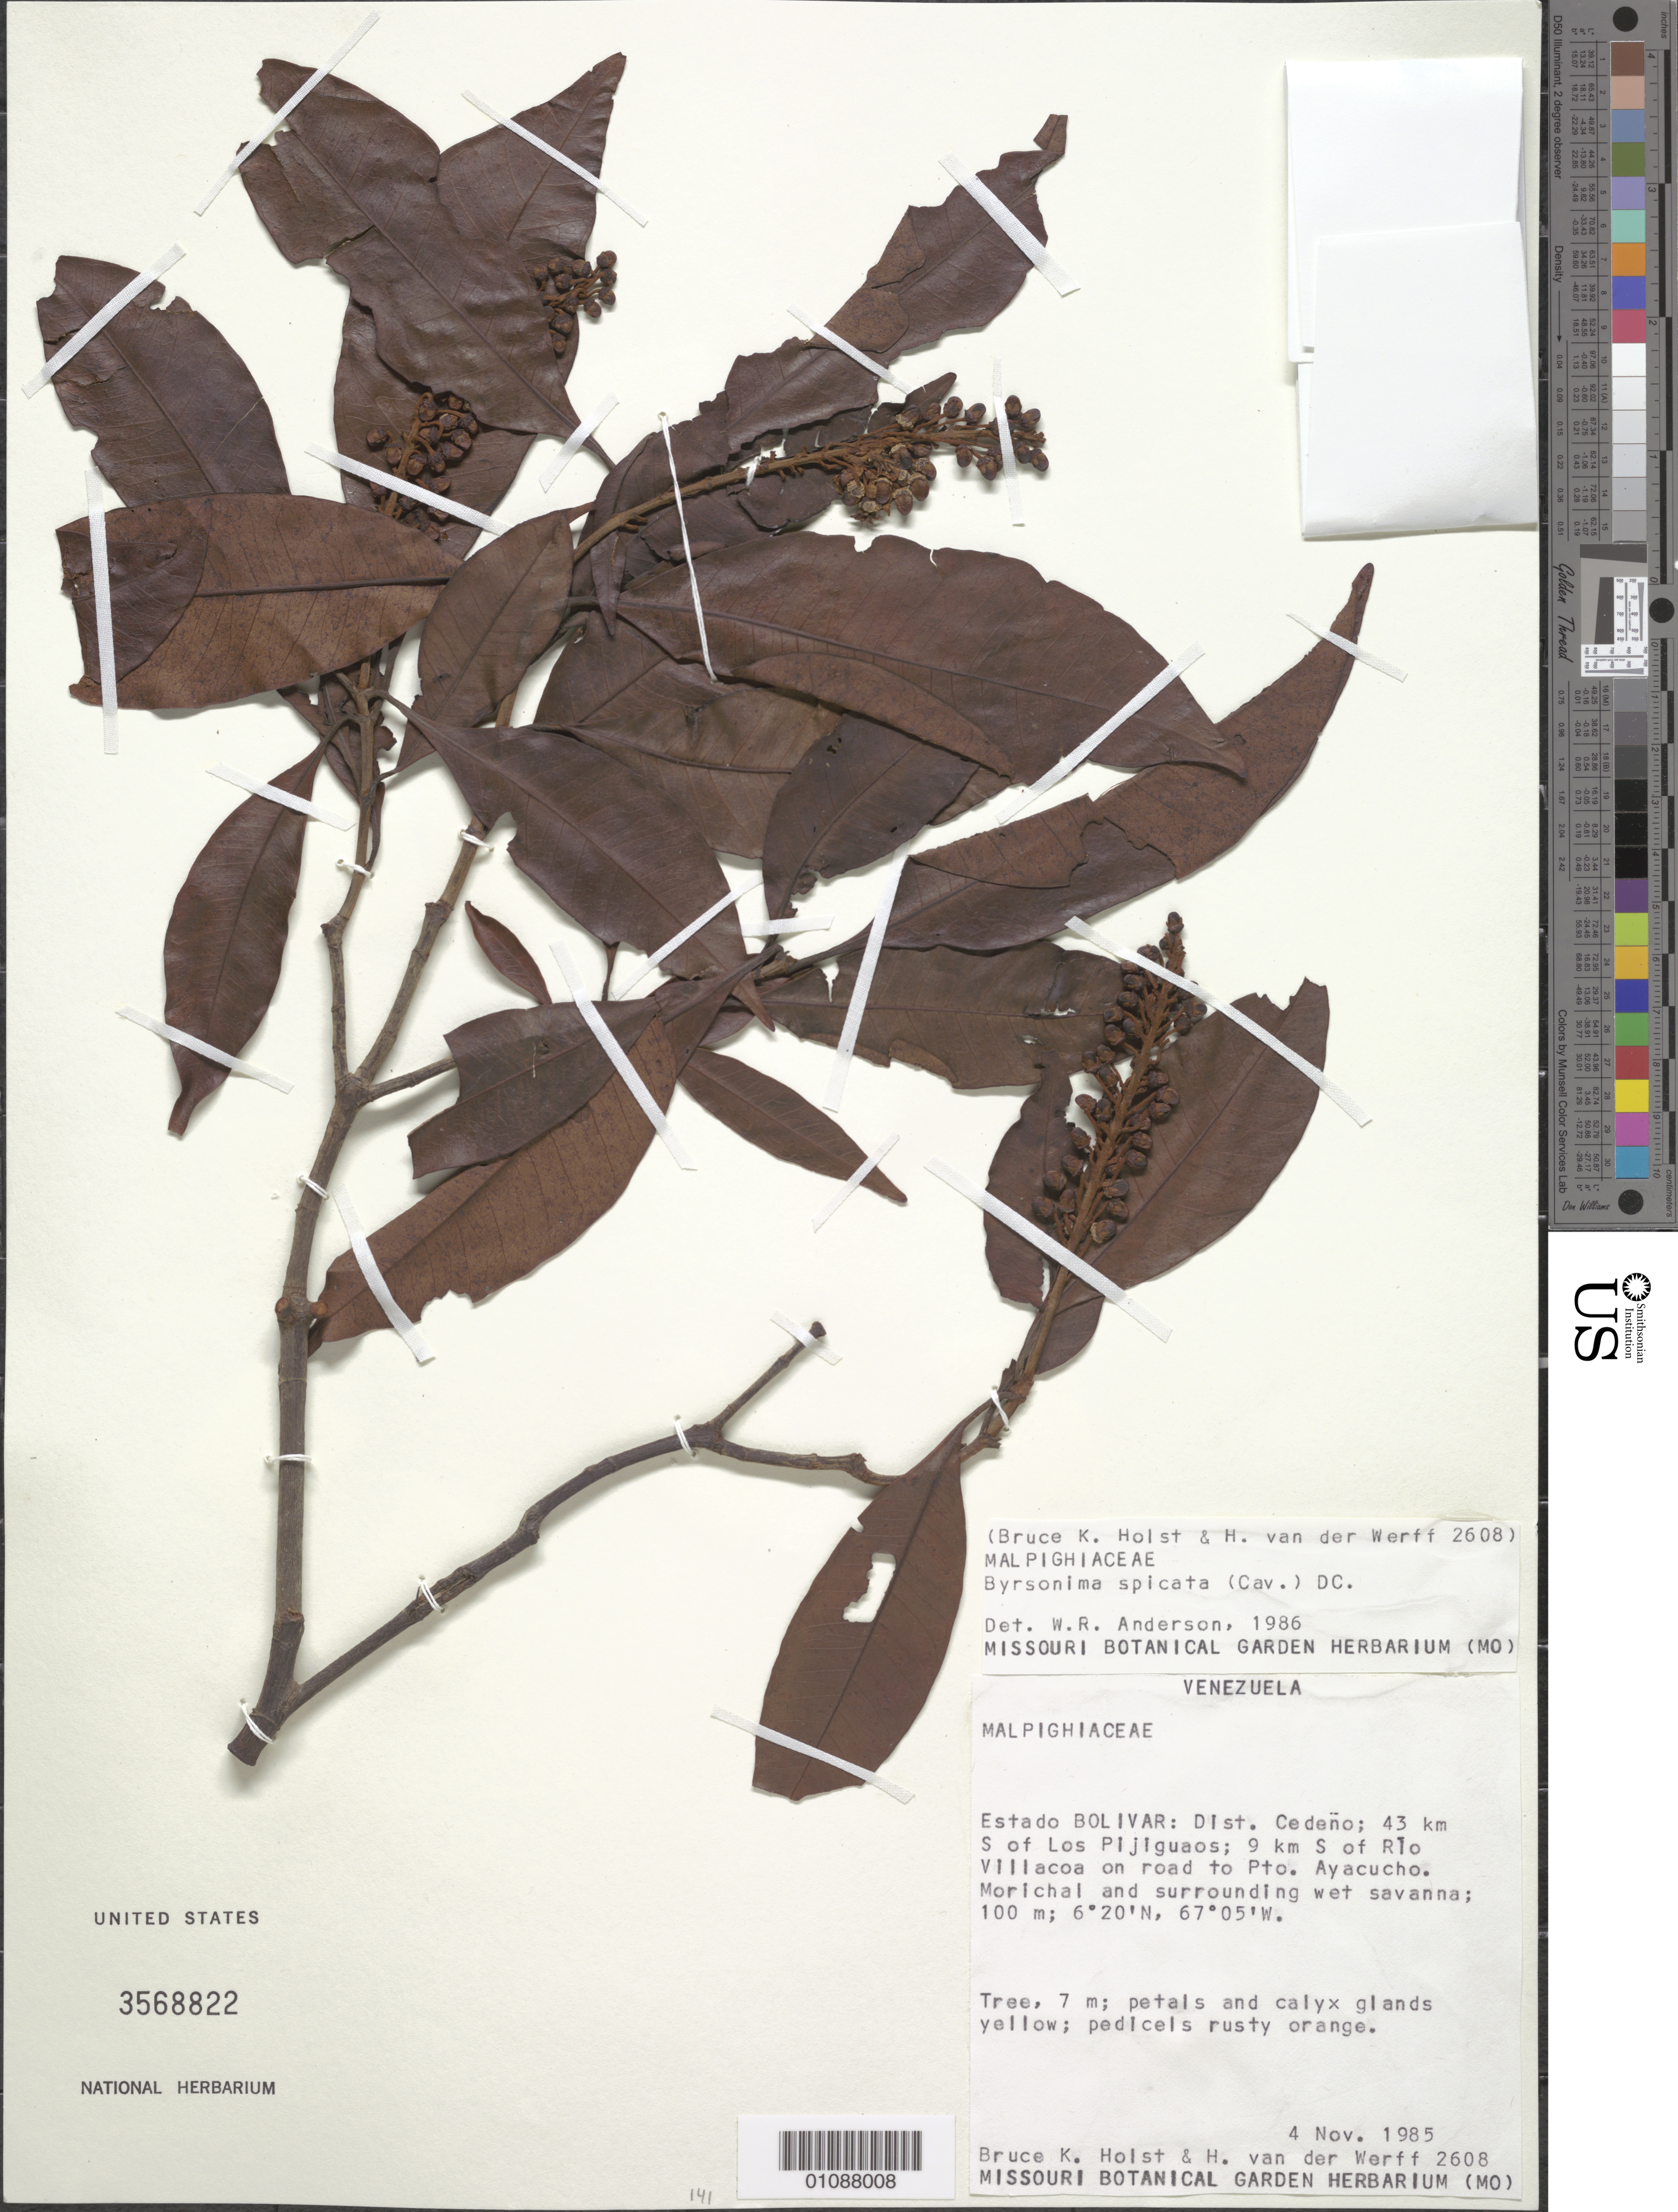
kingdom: Plantae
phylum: Tracheophyta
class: Magnoliopsida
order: Malpighiales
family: Malpighiaceae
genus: Byrsonima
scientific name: Byrsonima spicata (Cav.) DC.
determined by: Anderson, W. R., (MICH), University of Michigan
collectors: B. Holst & H. van der Werff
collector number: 2608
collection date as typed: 4-Nov-85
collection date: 1985-11-04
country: Venezuela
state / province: Bolívar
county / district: Cedeño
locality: Los Pijiguaos, 43 km S of; 9 km S of Río Villacoa on road to Pto. Ayacucho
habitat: Morichal and surrounding wet savanna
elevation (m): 100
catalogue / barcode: US 3568822